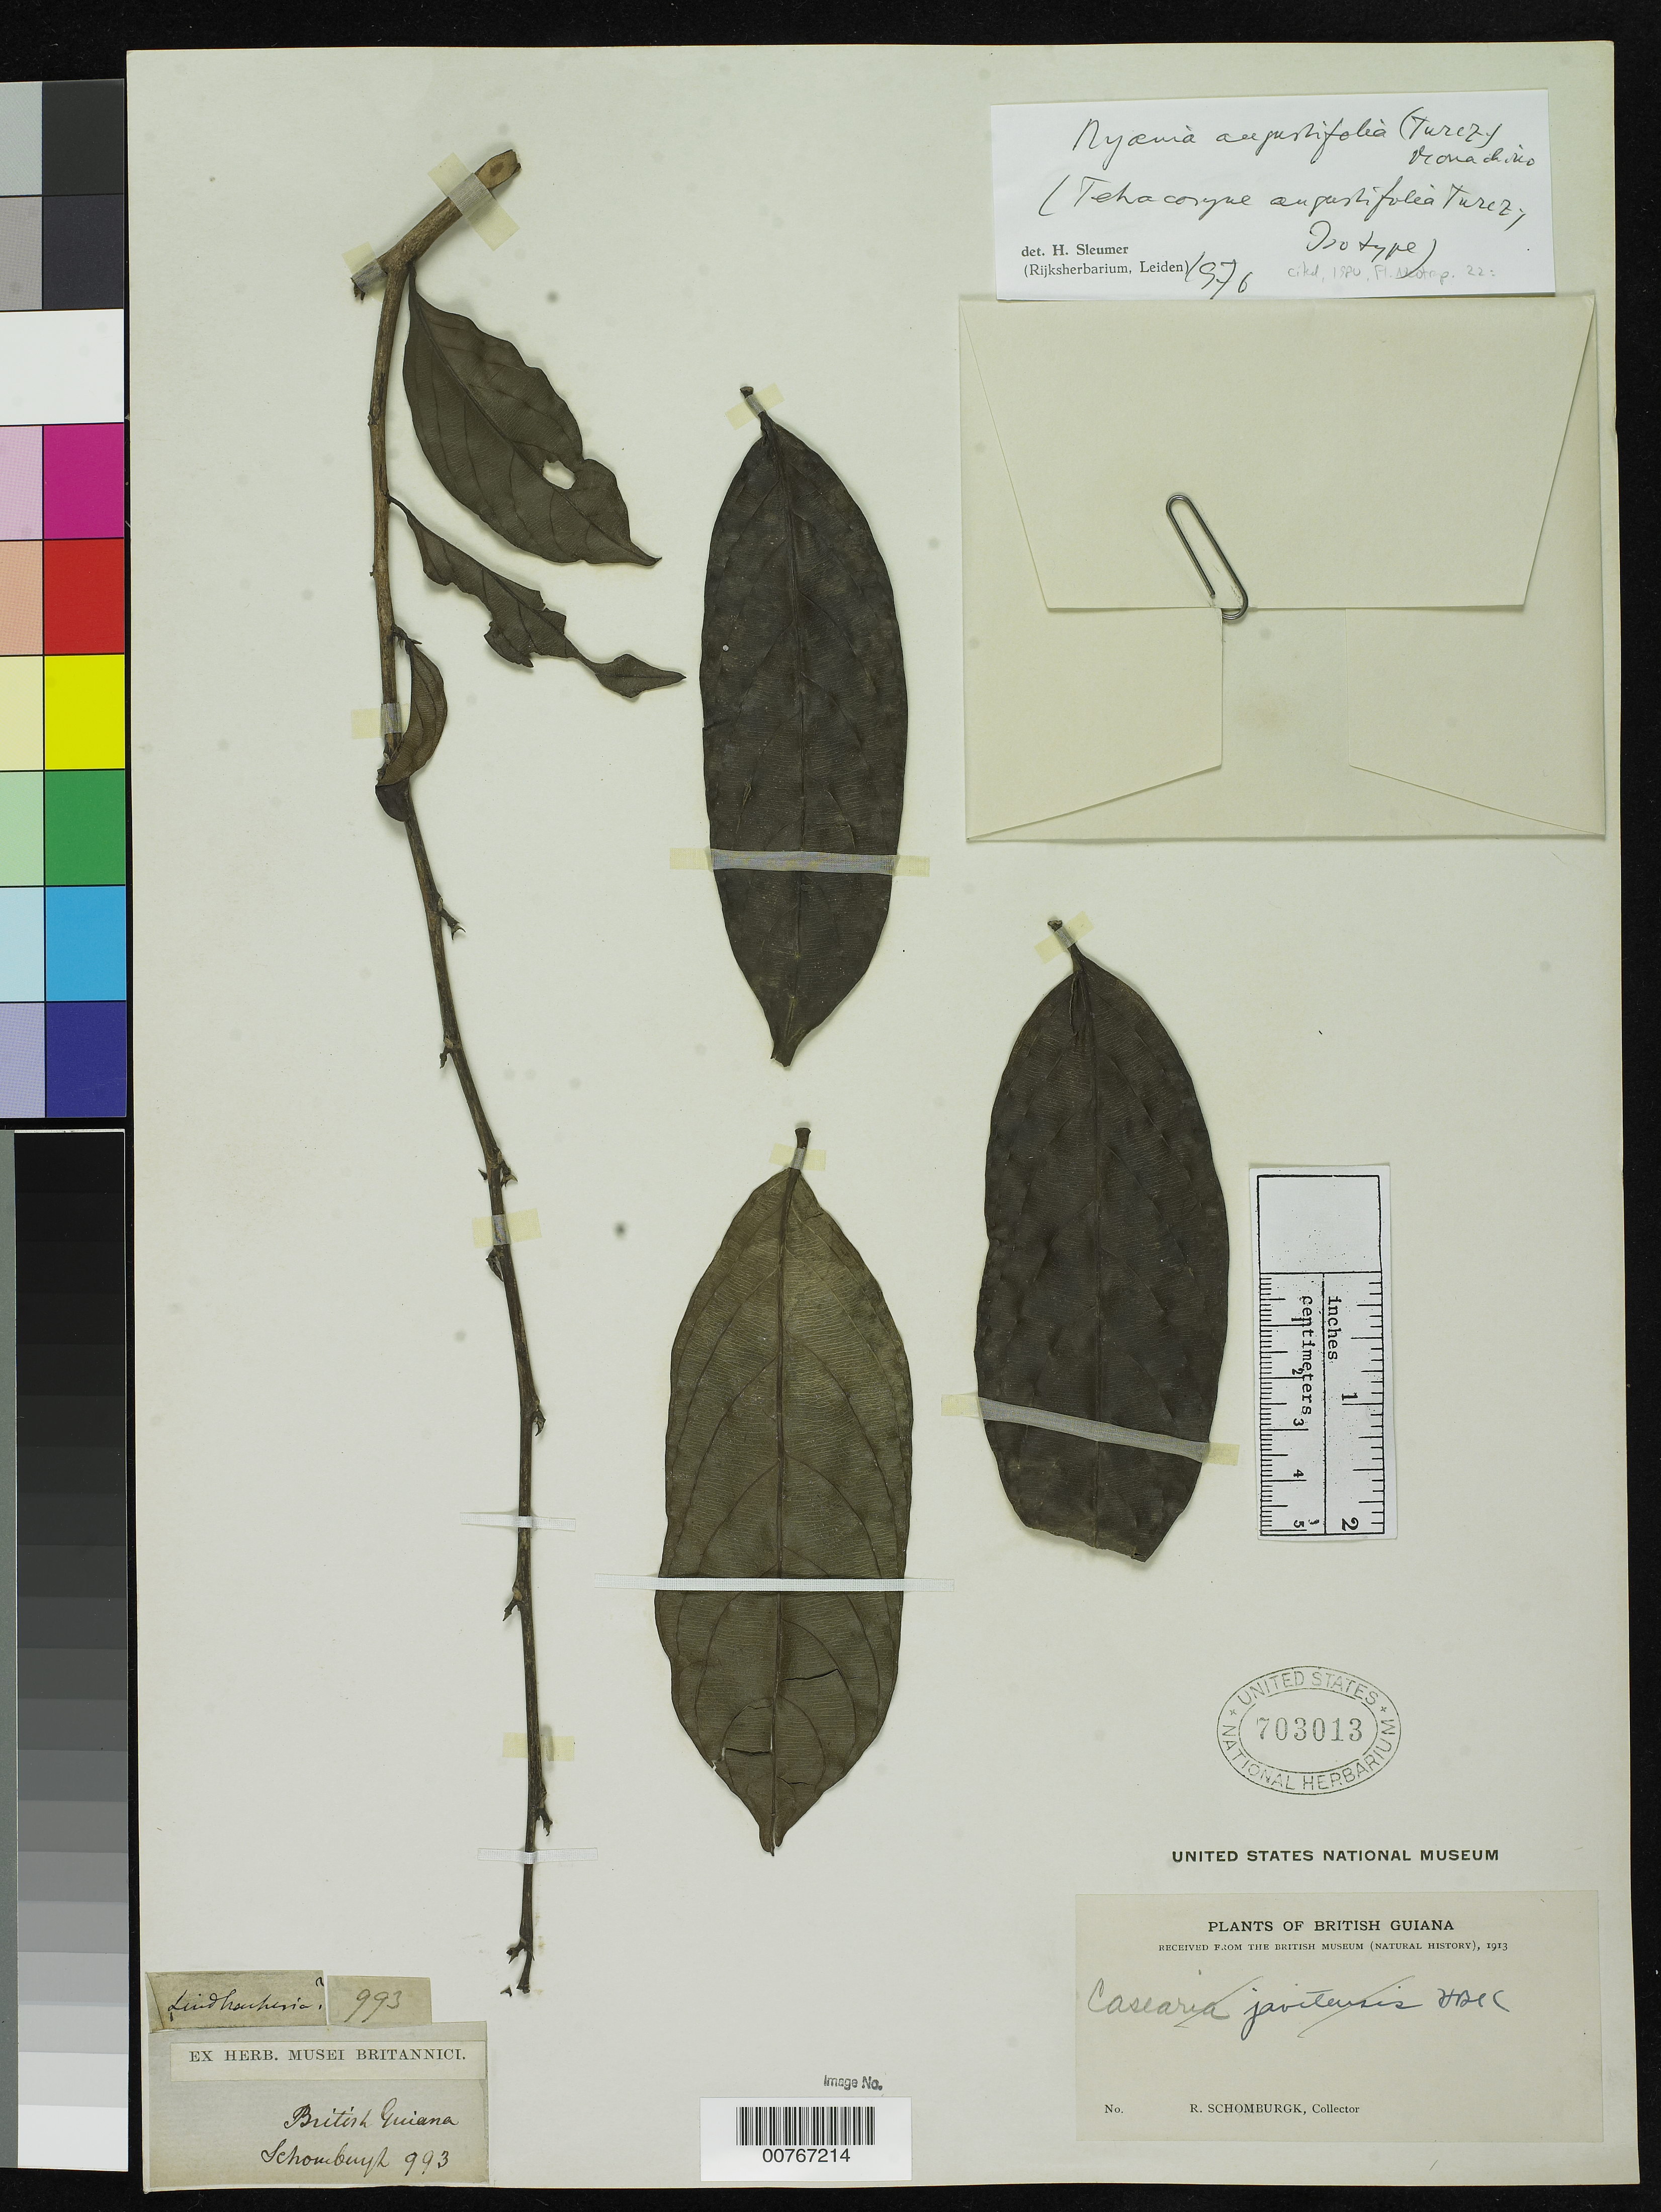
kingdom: Plantae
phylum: Tracheophyta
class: Magnoliopsida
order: Malpighiales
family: Salicaceae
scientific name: Tetracoryne angustifolia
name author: Turcz.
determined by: Sleumer, H. O.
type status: Isotype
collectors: M. R. Schomburgk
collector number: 993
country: Guyana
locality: "British Guiana".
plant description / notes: Cited 1980 by H. Sleumer, Fl. Neotrop. 22; Probably collected in Brazil, acc. to Tropicos.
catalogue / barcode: US 703013